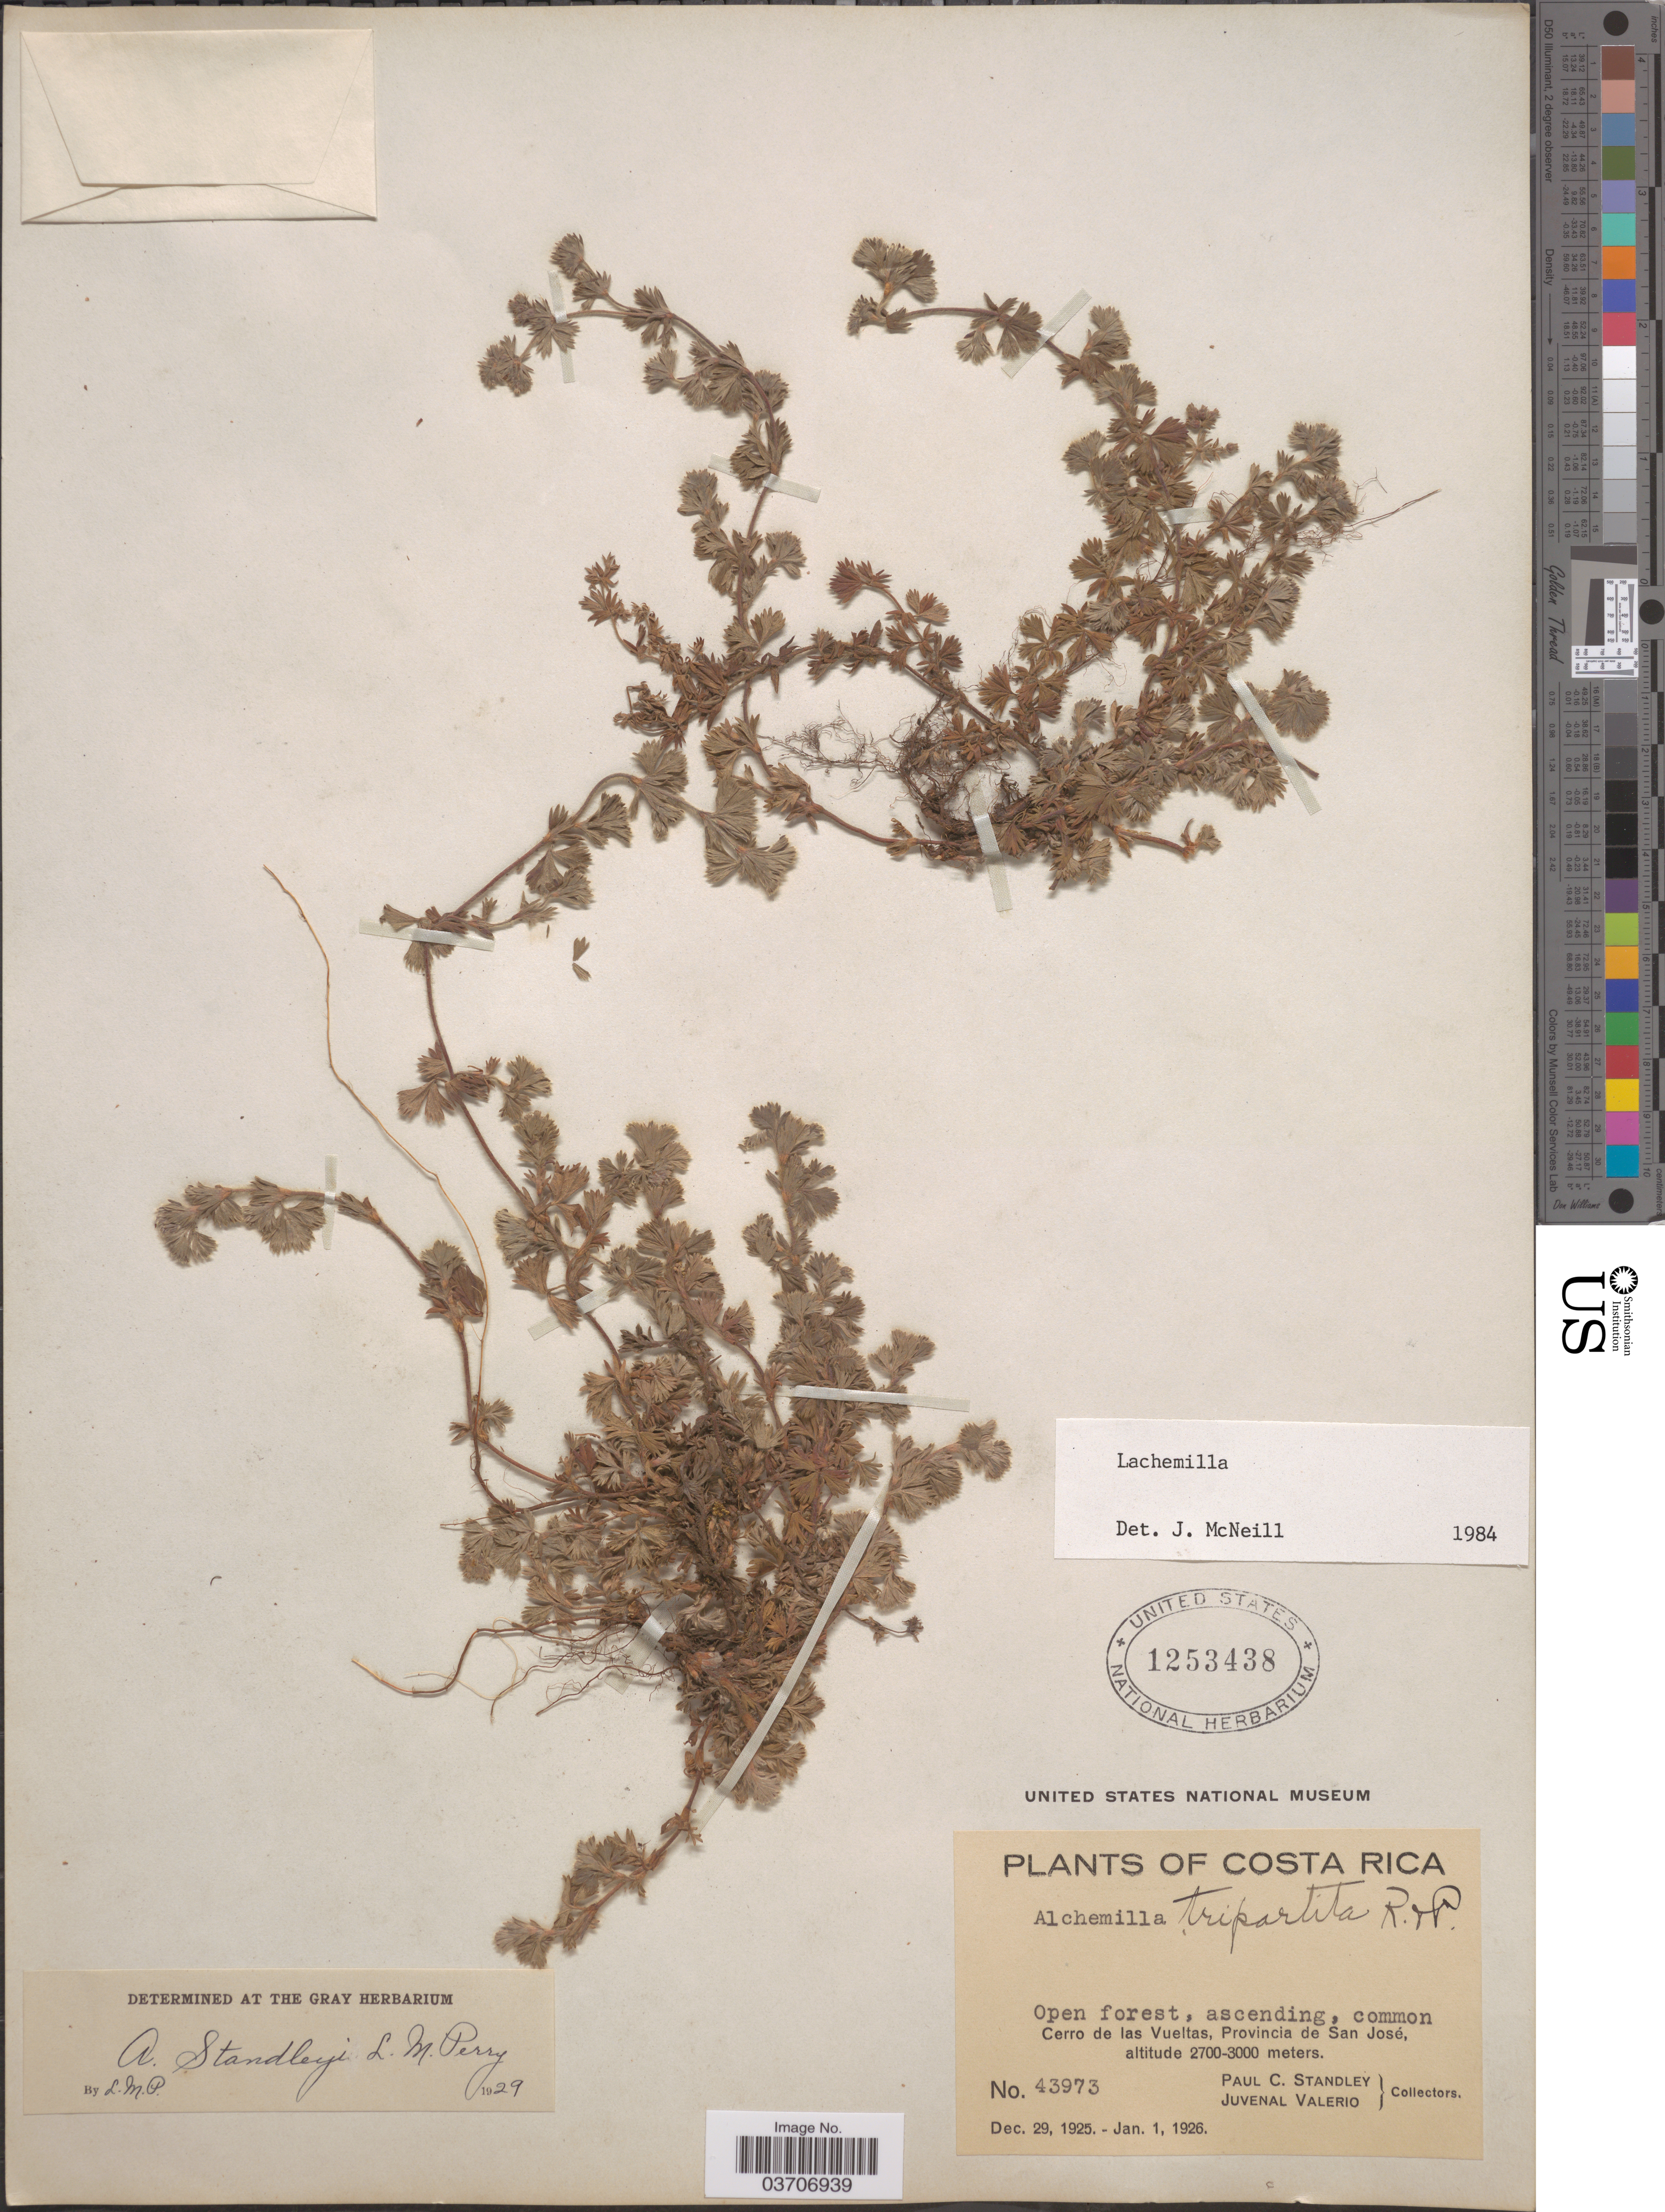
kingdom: Plantae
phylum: Tracheophyta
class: Magnoliopsida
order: Rosales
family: Rosaceae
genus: Lachemilla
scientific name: Lachemilla sp.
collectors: P. C. Standley & J. Valerio R.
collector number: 43973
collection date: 1925-12-29/1926-01-01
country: Costa Rica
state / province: San José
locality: Cerro de las Vueltas.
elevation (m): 2700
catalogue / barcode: US 1253438